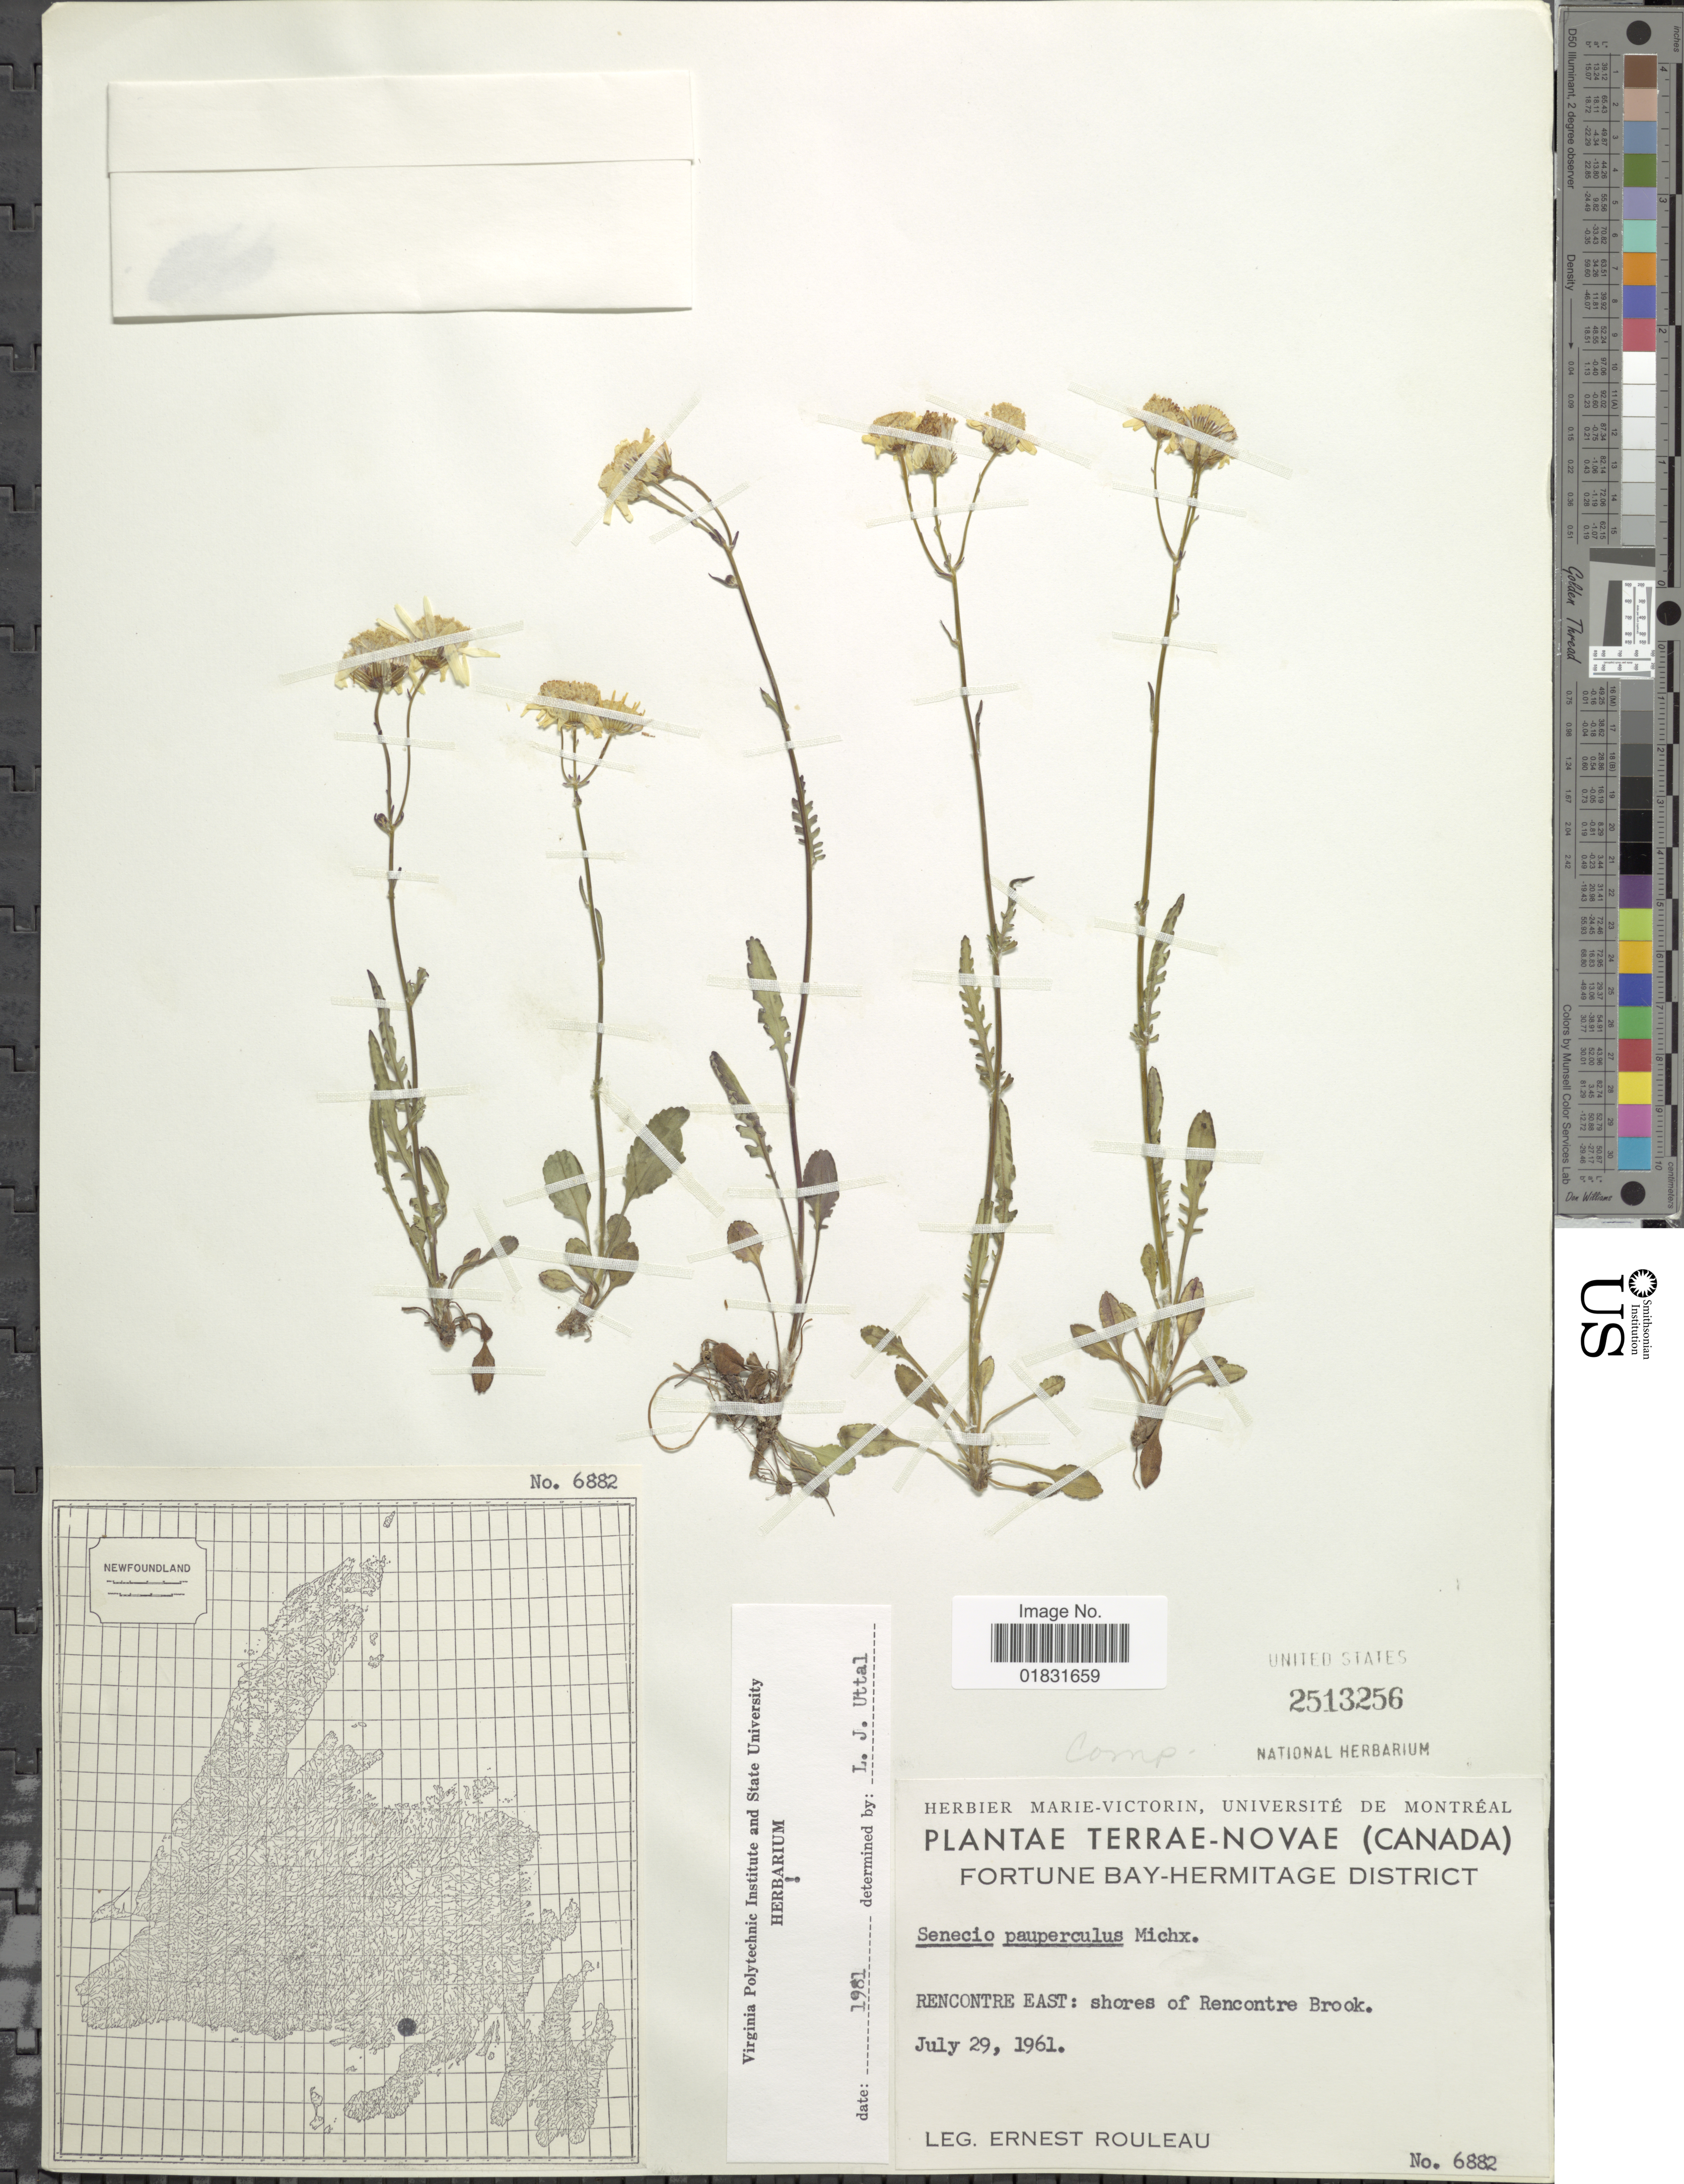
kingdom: Plantae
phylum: Tracheophyta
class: Magnoliopsida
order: Asterales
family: Asteraceae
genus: Packera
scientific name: Packera paupercula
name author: (Michx.) Á. Löve & D. Löve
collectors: J. Rouleau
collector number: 6882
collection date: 1961-07-29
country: Canada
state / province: Newfoundland and Labrador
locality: Terrae-Novae, Fortune Bay-Hermitage District, Rencontre East: shores of Rencontre Brook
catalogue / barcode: US 251325